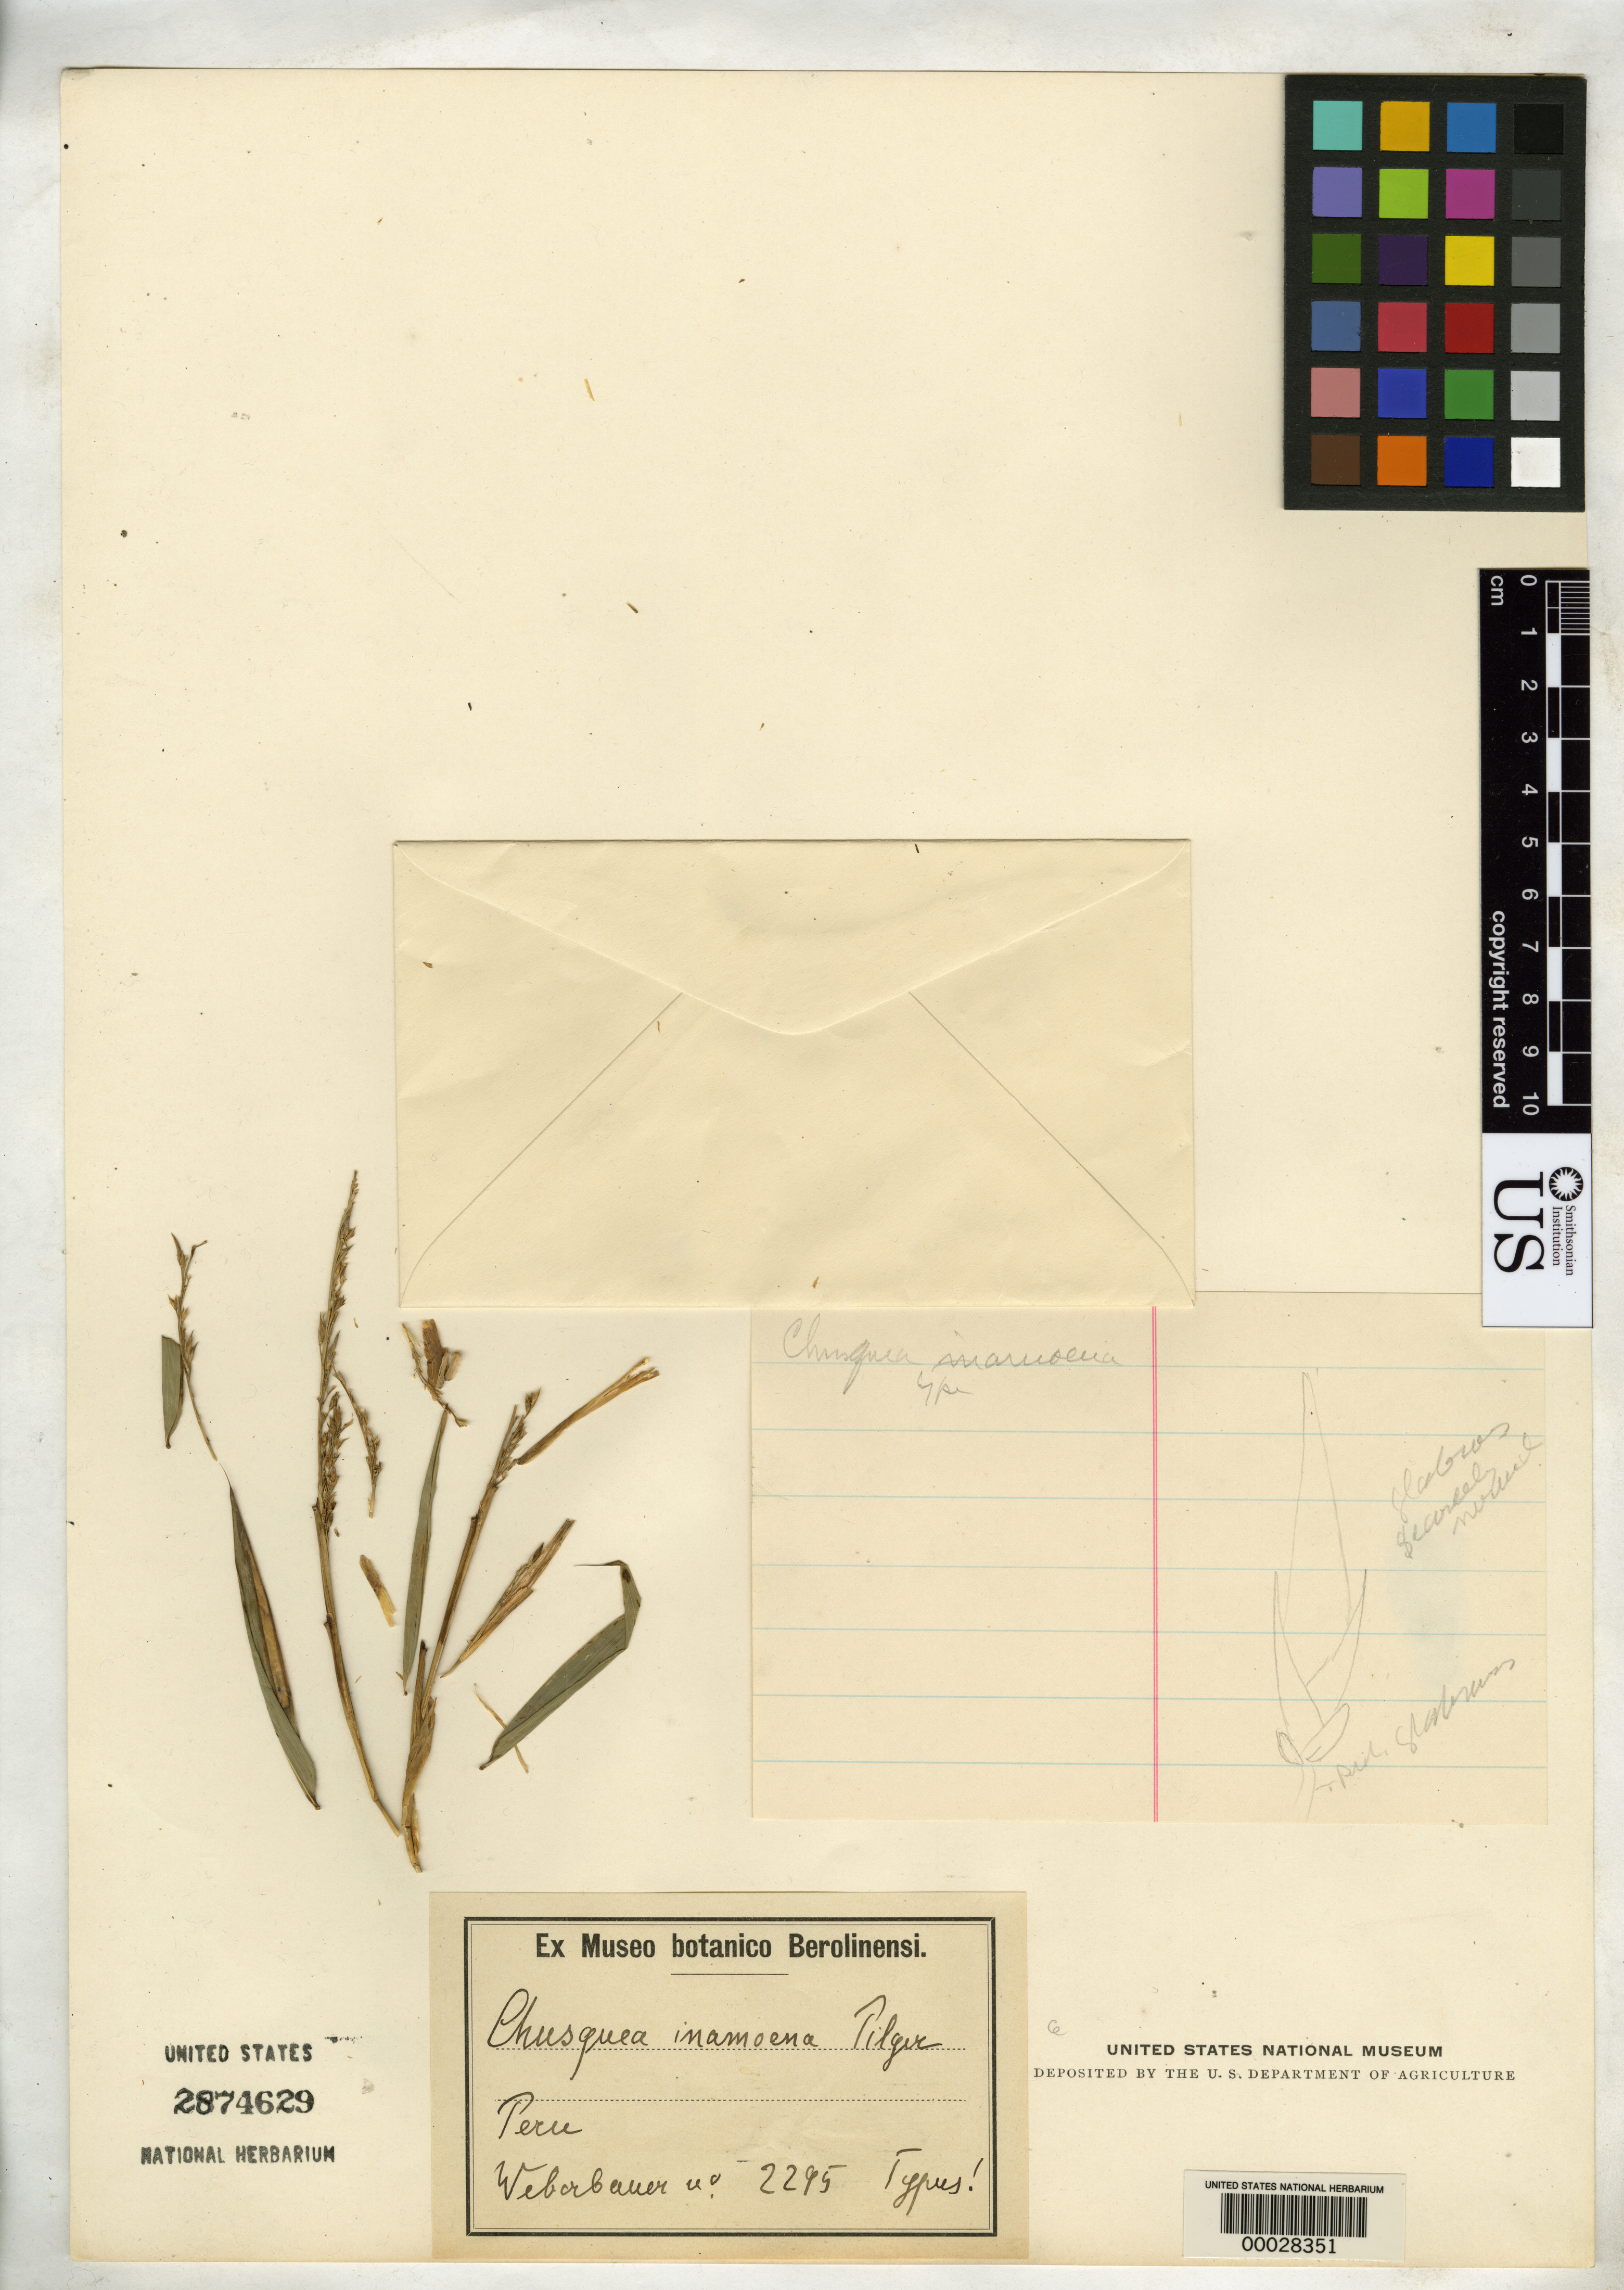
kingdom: Plantae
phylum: Tracheophyta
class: Liliopsida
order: Poales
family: Poaceae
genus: Chusquea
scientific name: Chusquea inamoena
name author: Pilg.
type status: Type Material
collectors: A. Weberbauer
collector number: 2295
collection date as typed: Jan 1903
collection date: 1903-01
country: Peru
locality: Tarma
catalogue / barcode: US 2874629